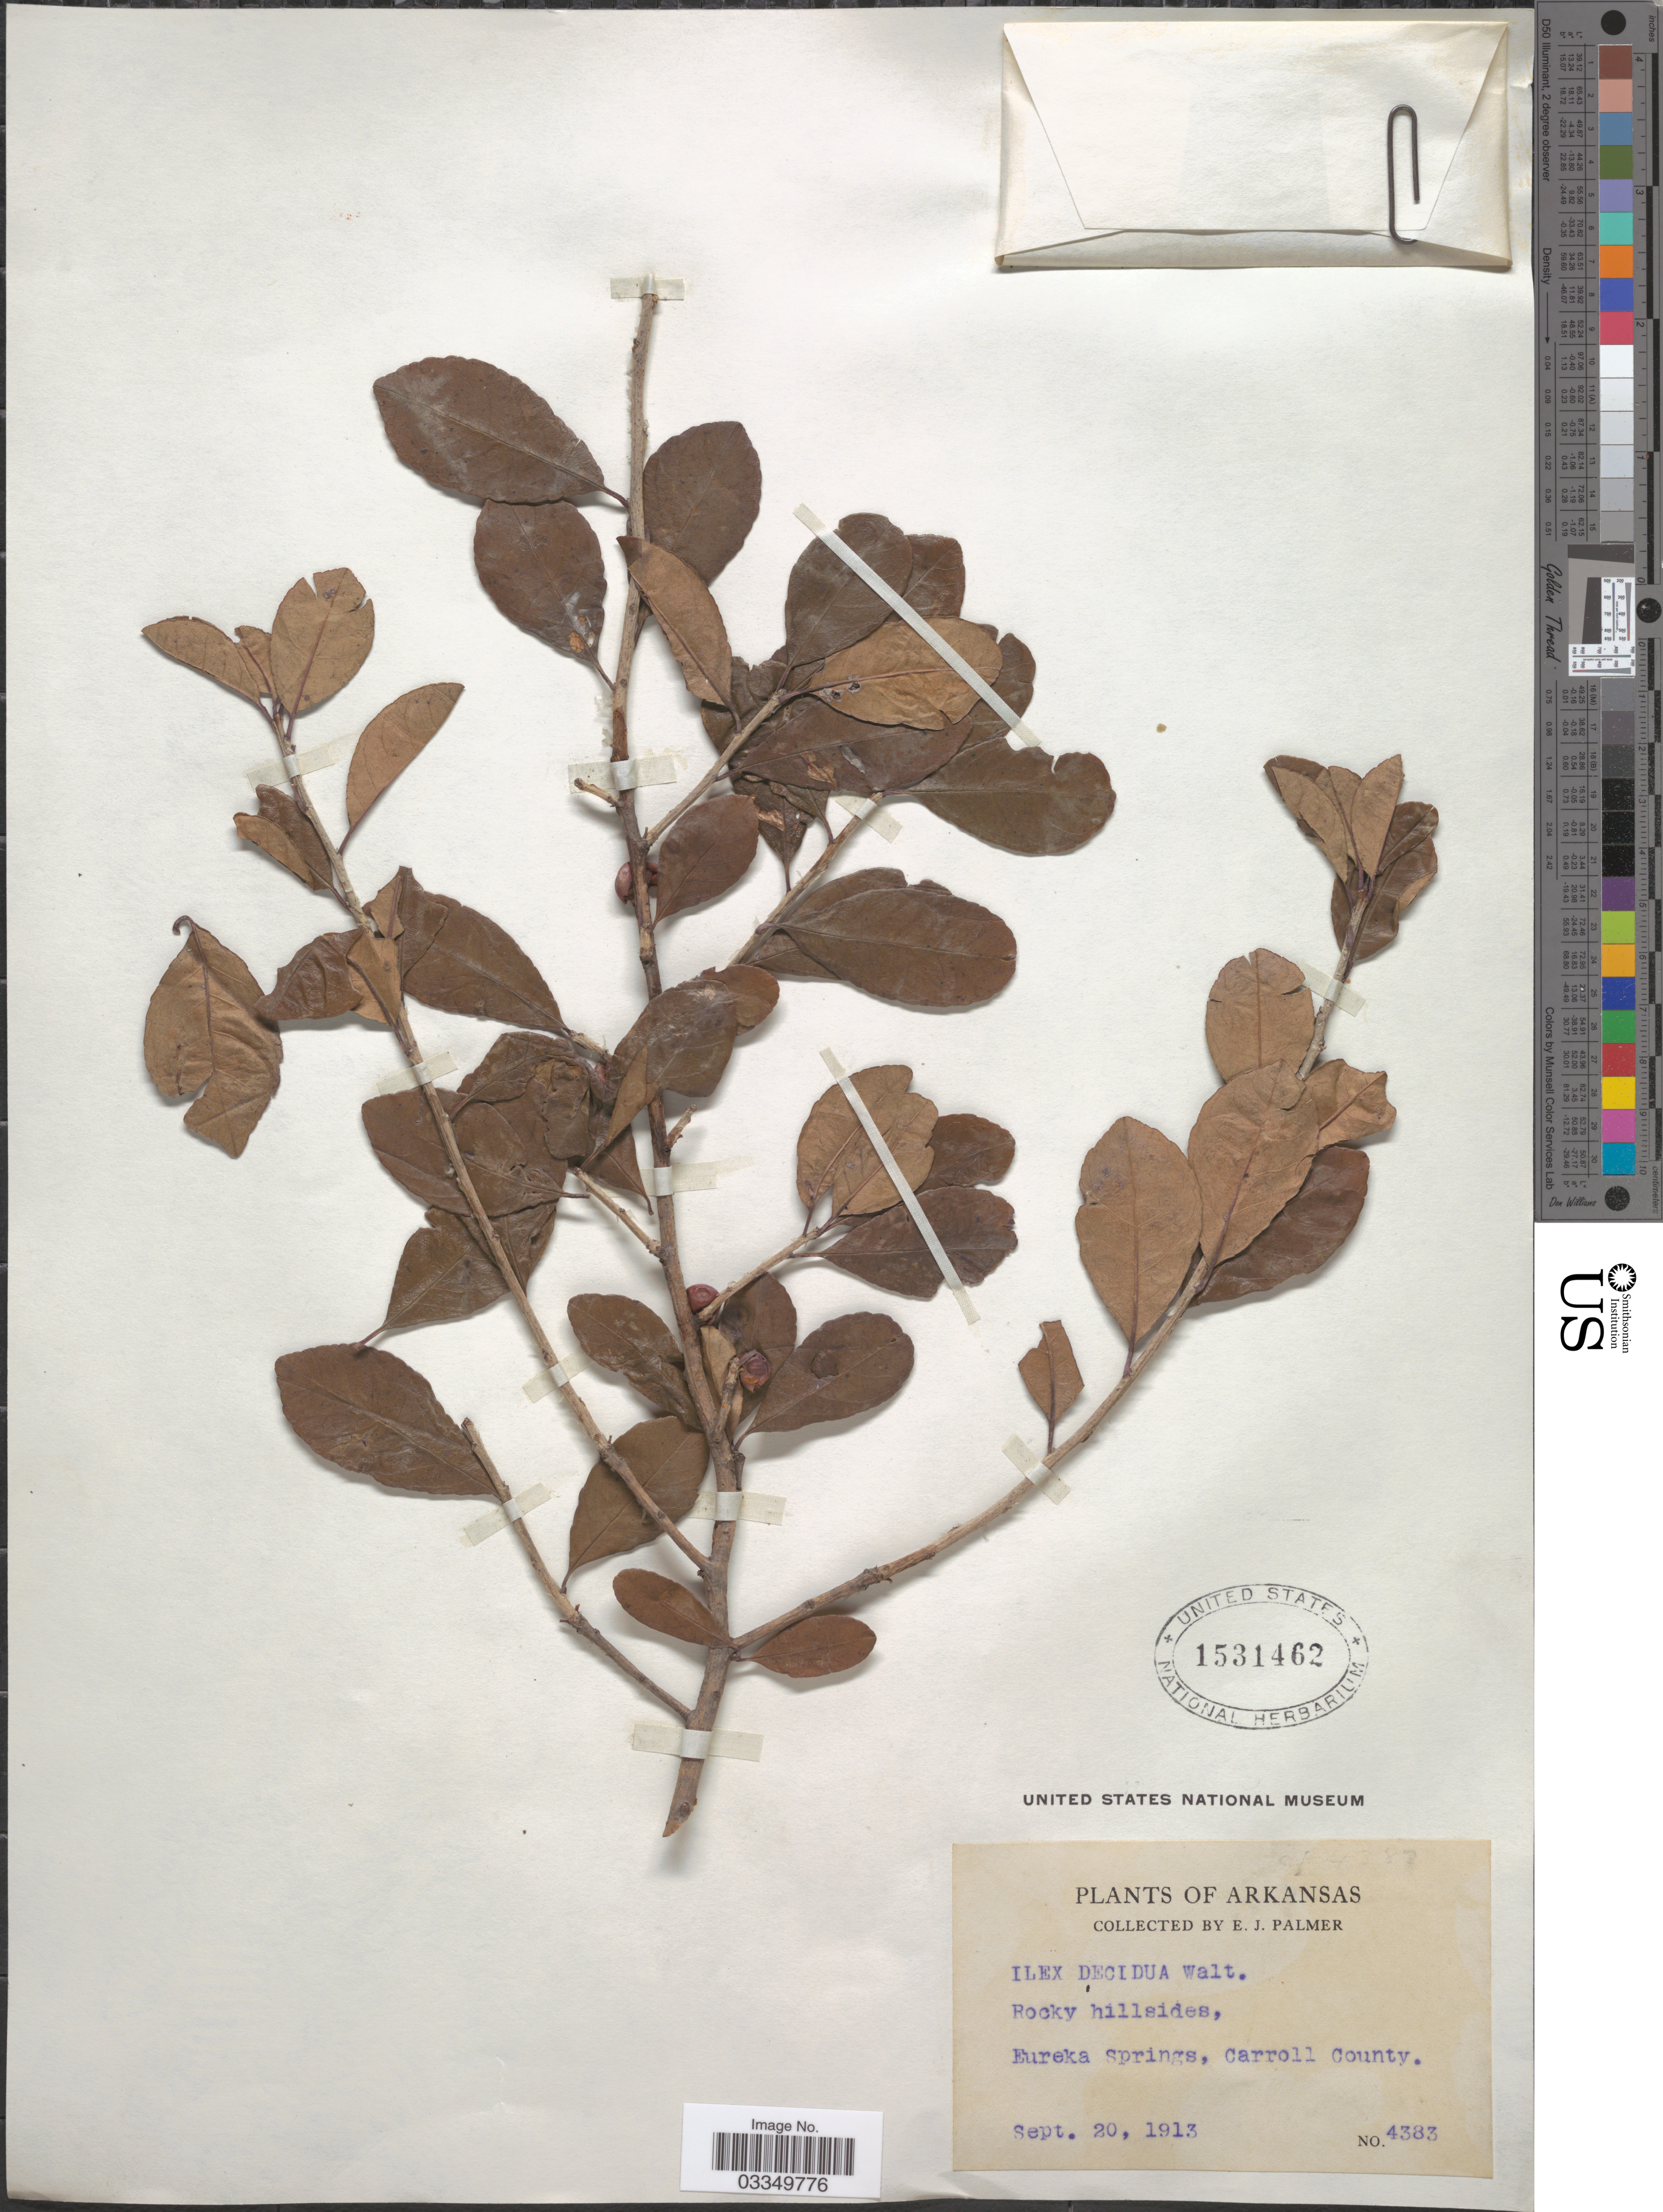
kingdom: Plantae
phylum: Tracheophyta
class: Magnoliopsida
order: Aquifoliales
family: Aquifoliaceae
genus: Ilex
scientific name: Ilex decidua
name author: Walter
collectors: E. J. Palmer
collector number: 4383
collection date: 1913-09-20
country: United States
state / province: Arkansas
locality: Eureka Springs, Carroll County.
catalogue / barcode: US 1531462